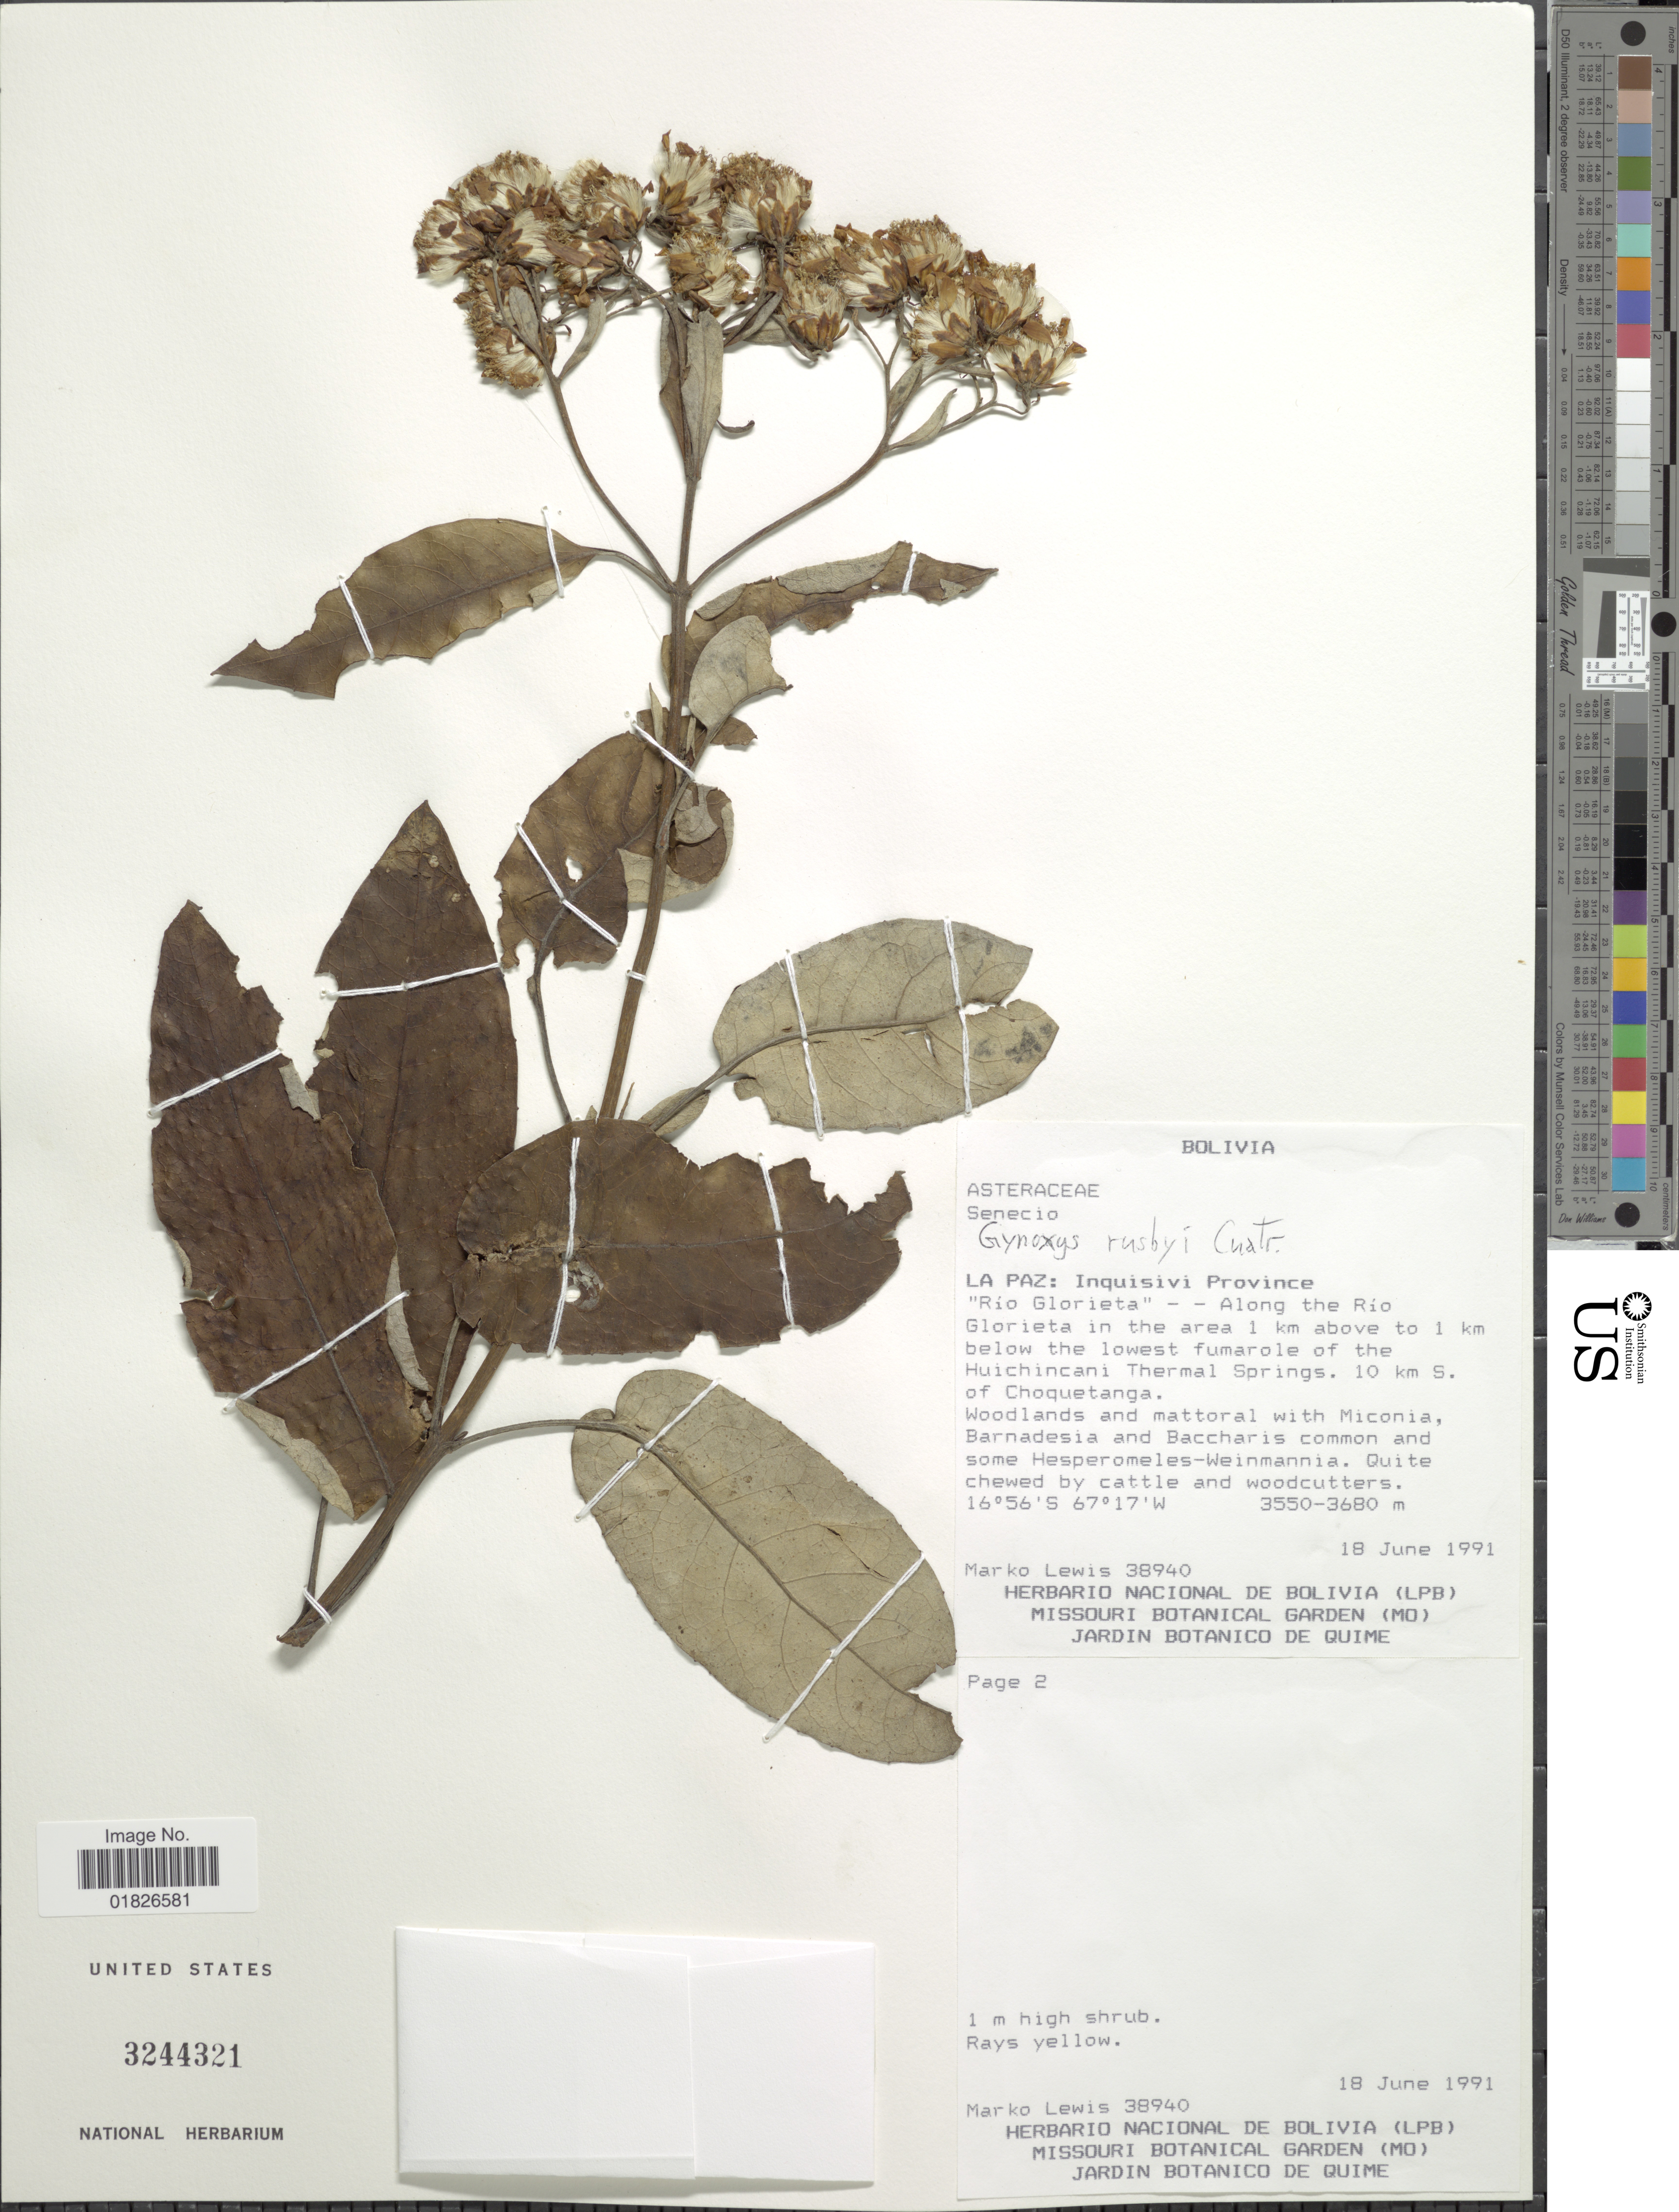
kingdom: Plantae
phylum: Tracheophyta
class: Magnoliopsida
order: Asterales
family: Asteraceae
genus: Gynoxys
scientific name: Gynoxys rusbyi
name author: Cuatrec.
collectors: M. A. Lewis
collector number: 38940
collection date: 1991-06-18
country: Bolivia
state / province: La Paz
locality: Inquisivi Province, Rio Glorieta, along the Rio Glorieta in the area 1 km above to 1 km below the lowest fumarole of the Huichincani Thermal Springs, 10 km S of Choquetanga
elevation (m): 3550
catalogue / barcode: US 3244321